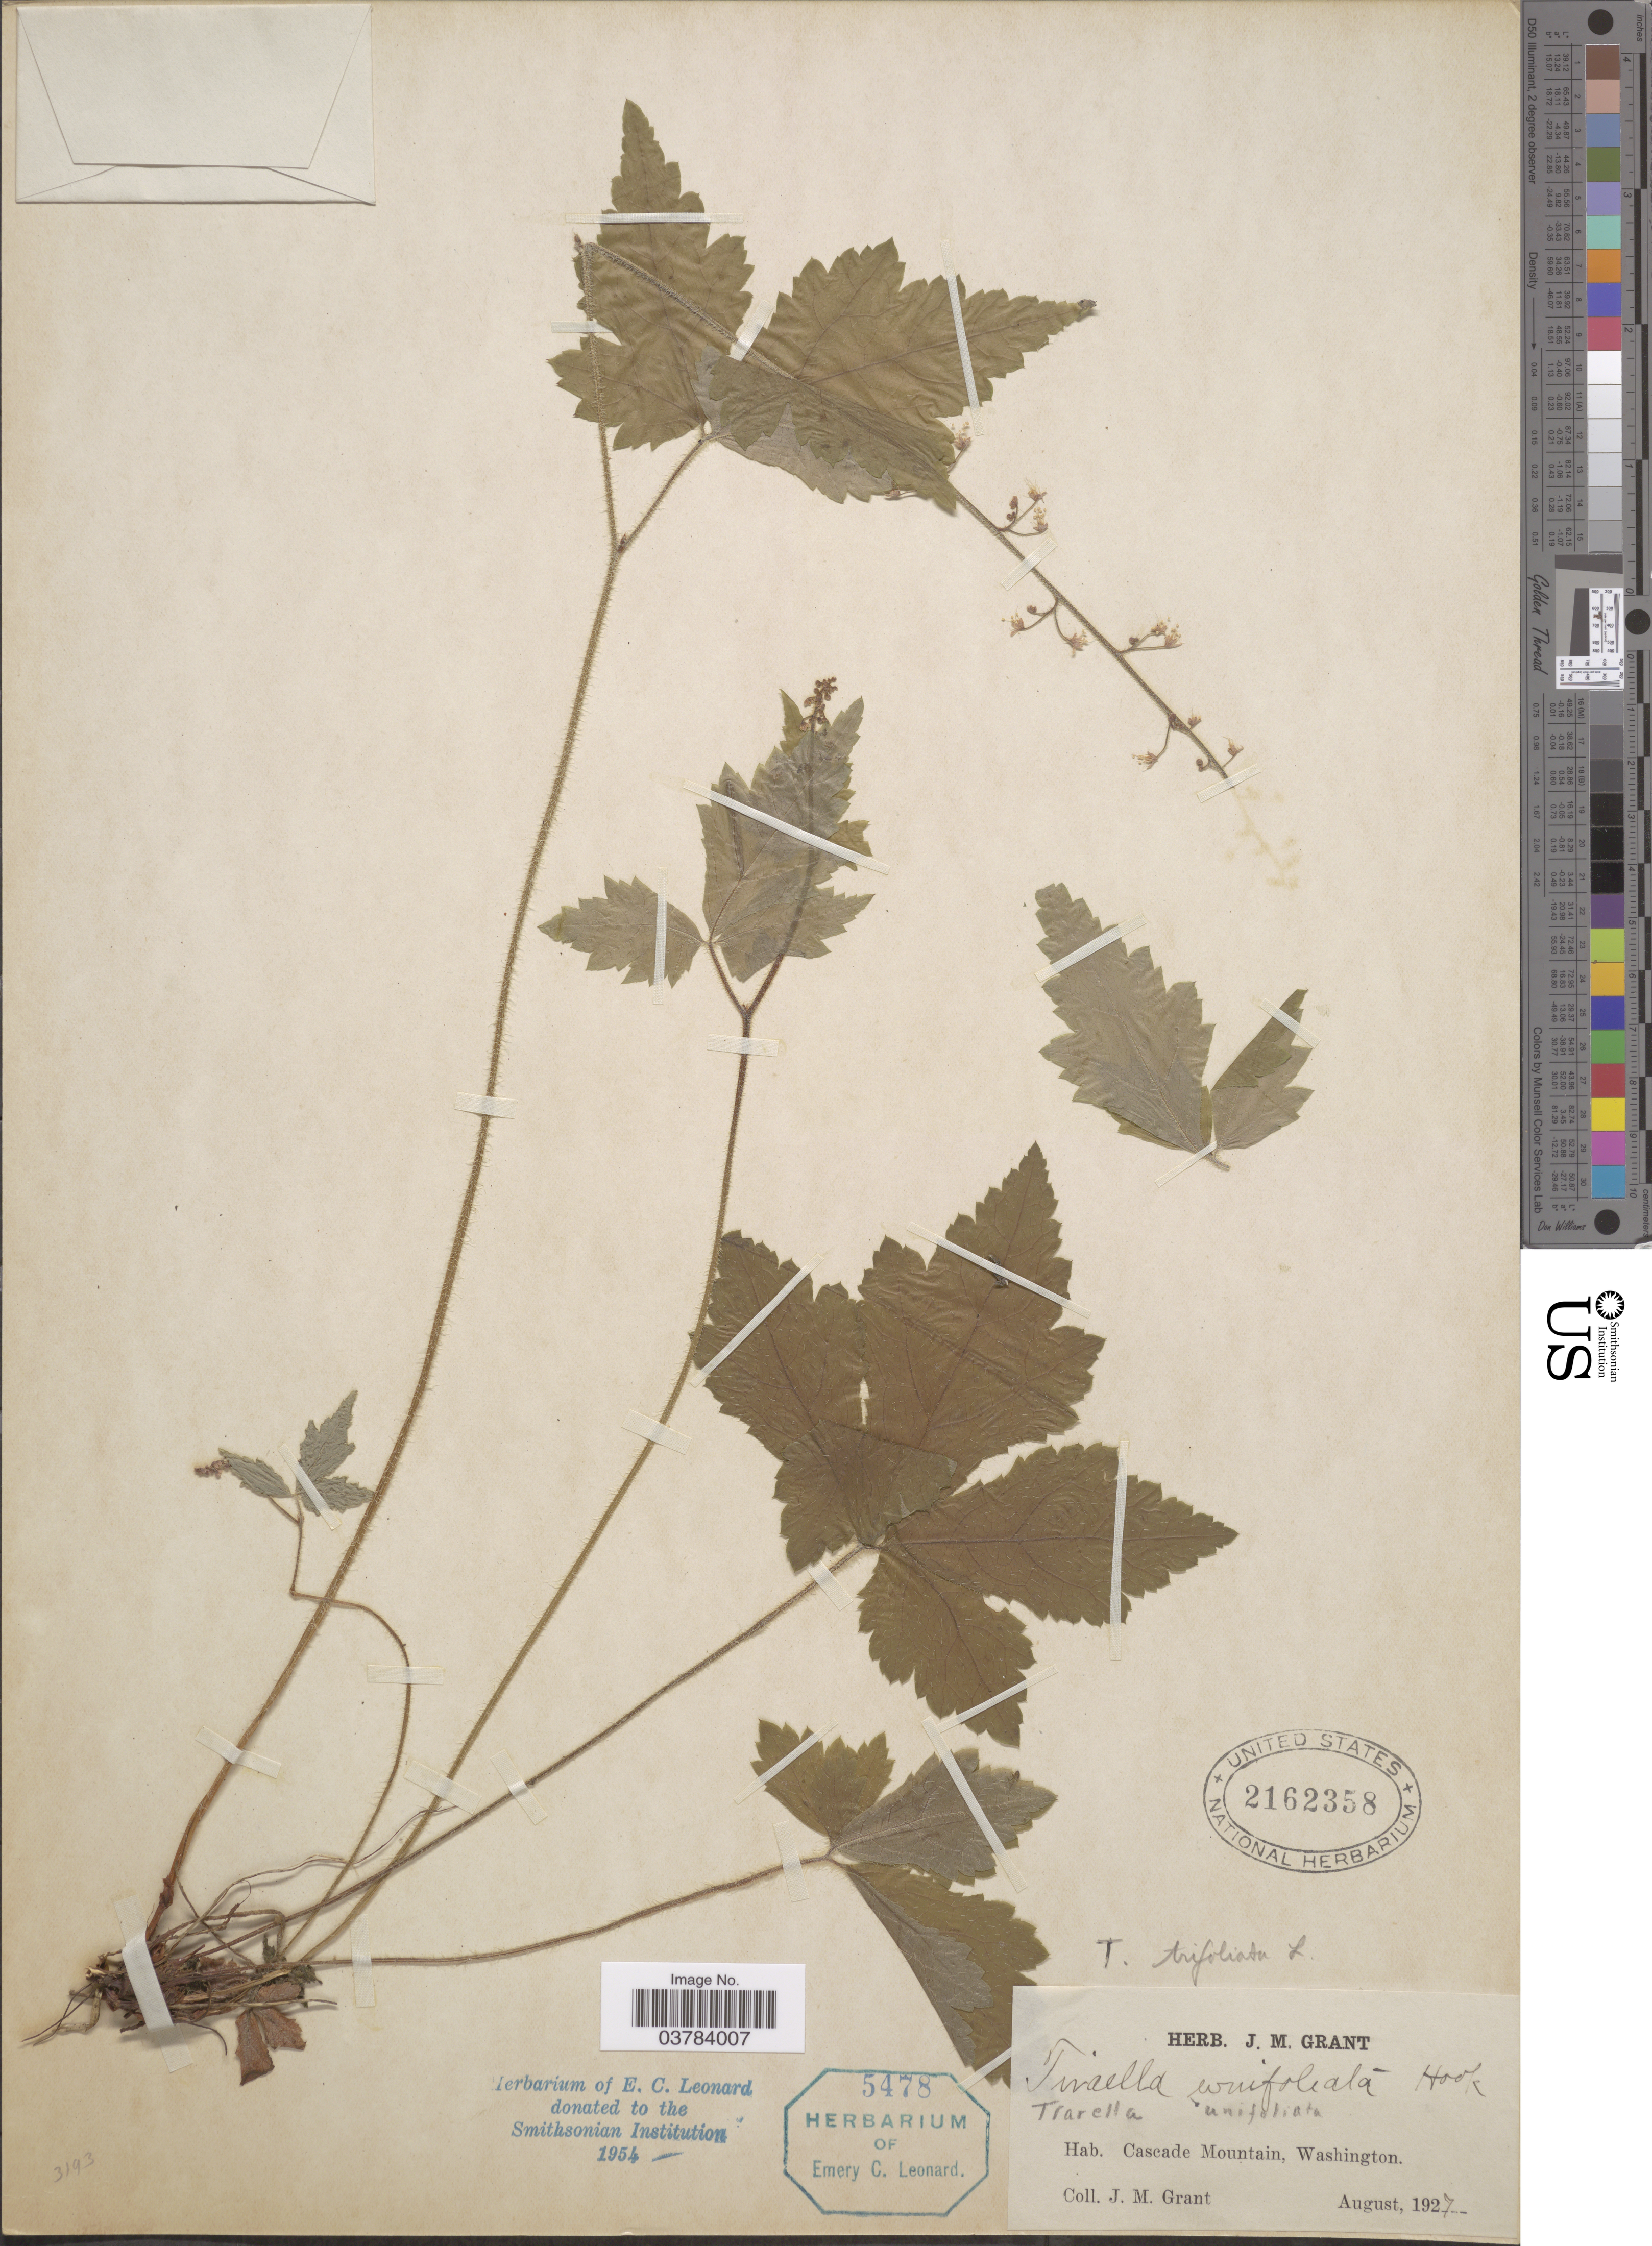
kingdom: Plantae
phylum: Tracheophyta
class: Magnoliopsida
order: Saxifragales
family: Saxifragaceae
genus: Tiarella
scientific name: Tiarella trifoliata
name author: L.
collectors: J. M. Grant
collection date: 1927-08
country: United States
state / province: Washington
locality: Cascade Mountain.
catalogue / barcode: US 2162358